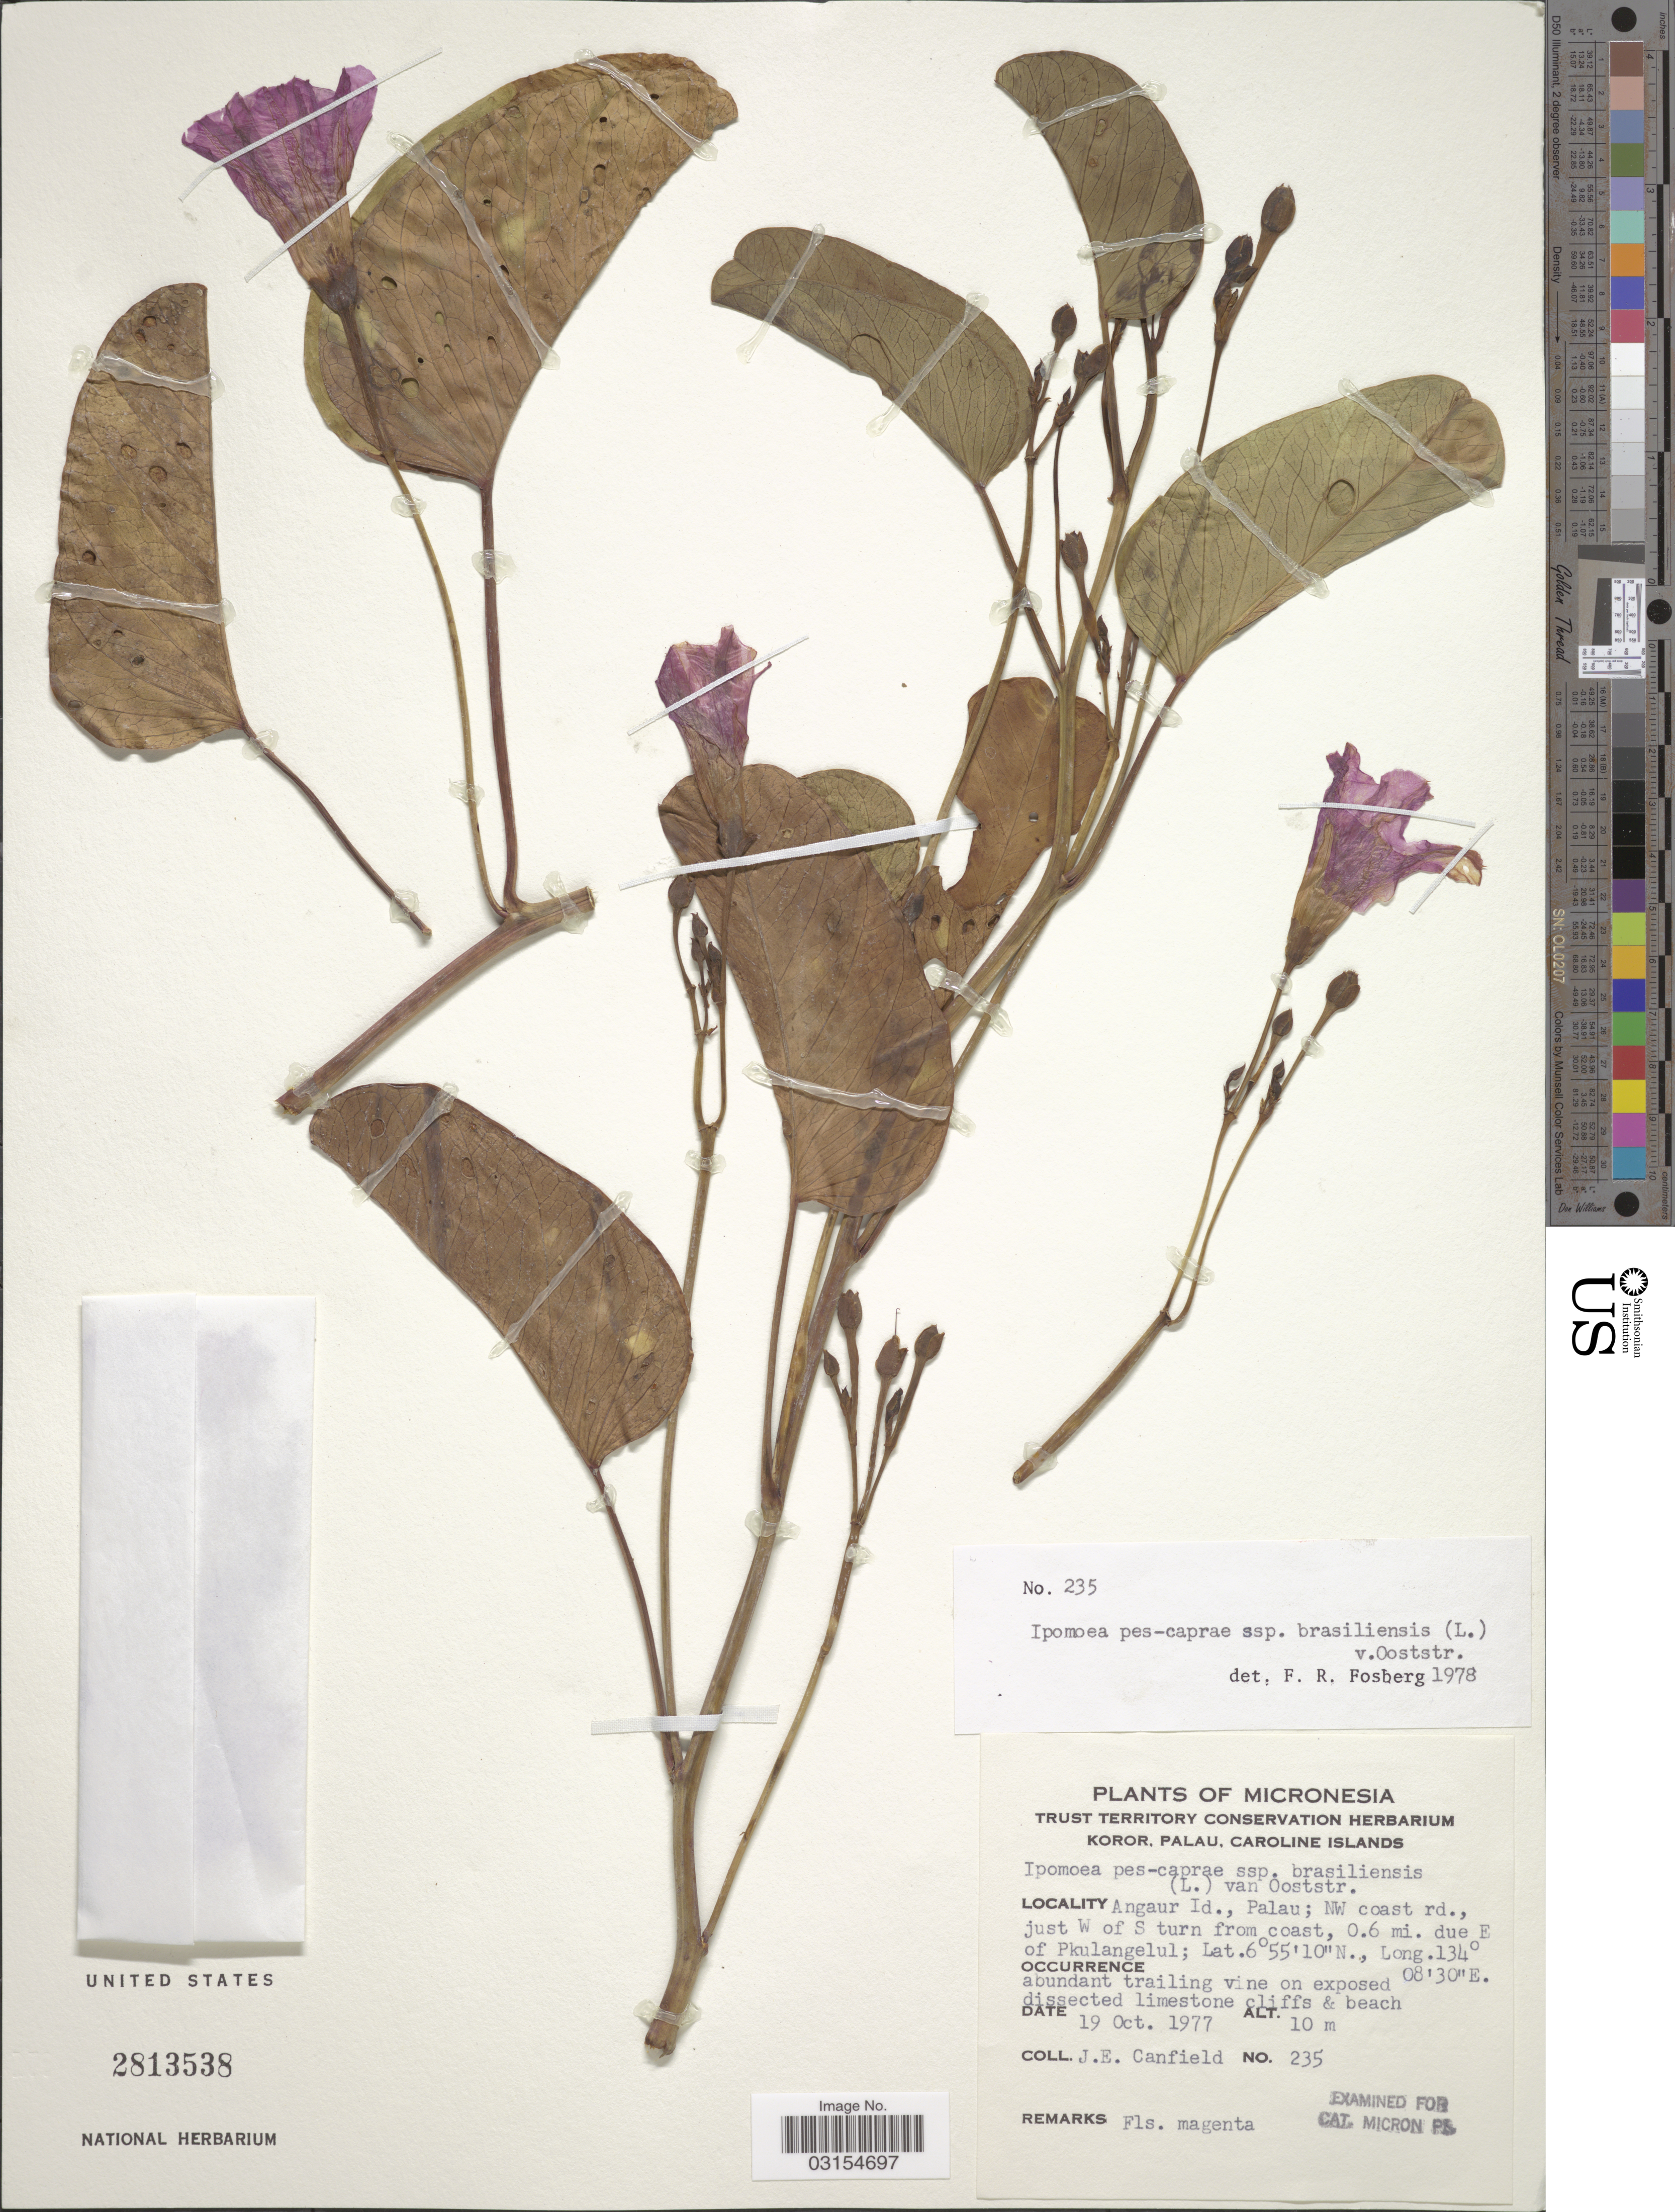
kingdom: Plantae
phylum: Tracheophyta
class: Magnoliopsida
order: Solanales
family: Convolvulaceae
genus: Ipomoea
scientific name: Ipomoea pes-caprae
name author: (L.) R. Br.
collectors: J. E. Canfield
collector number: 235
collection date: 1977-10-19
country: Palau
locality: Micronesia, Koror, Palau, Caroline Islands, Angaur Id., Palau; NW coast rd., just W of S turn from coast, 0.6 mi. due E of Pkulangelul.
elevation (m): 10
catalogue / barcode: US 2813538